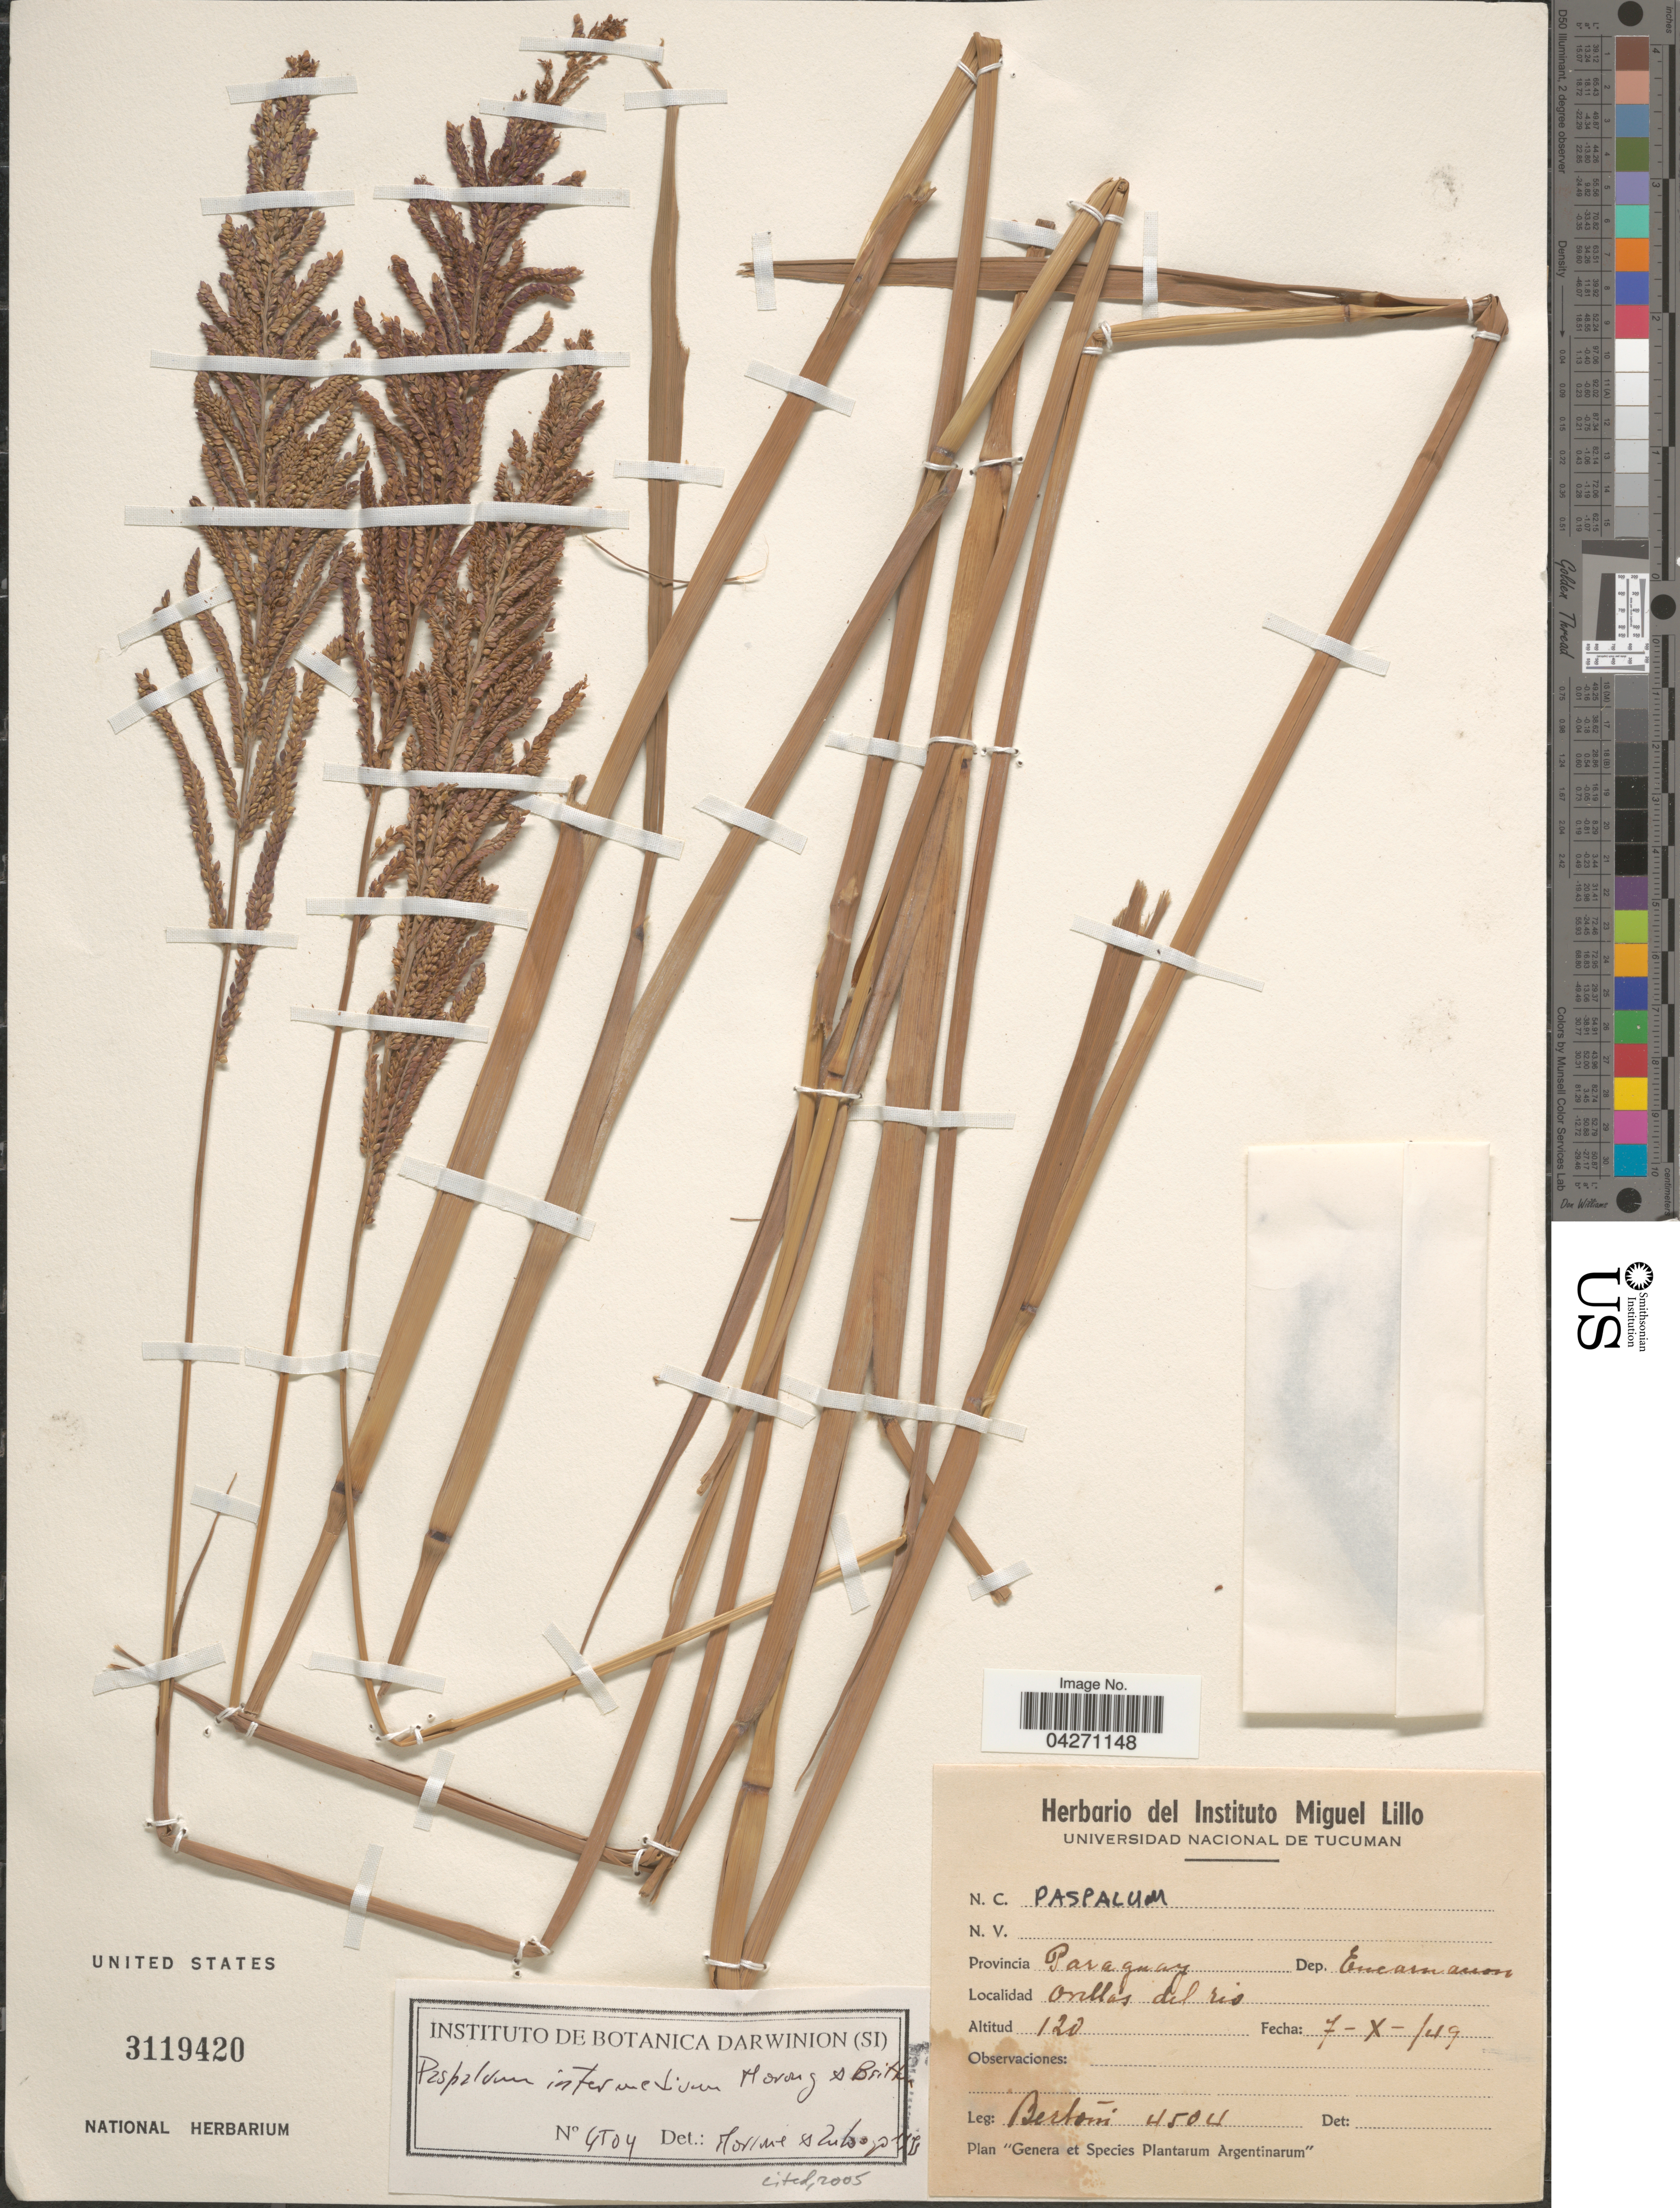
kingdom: Plantae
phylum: Tracheophyta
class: Liliopsida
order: Poales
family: Poaceae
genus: Paspalum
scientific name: Paspalum intermedium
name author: Munro ex Morong & Britton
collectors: -- Bertoni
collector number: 4504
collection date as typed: Transcribed d/m/y: 7/10/49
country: Paraguay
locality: Provincia Paraguay. Dep. Encarnacion. Orillas del rio.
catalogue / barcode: US 3119420